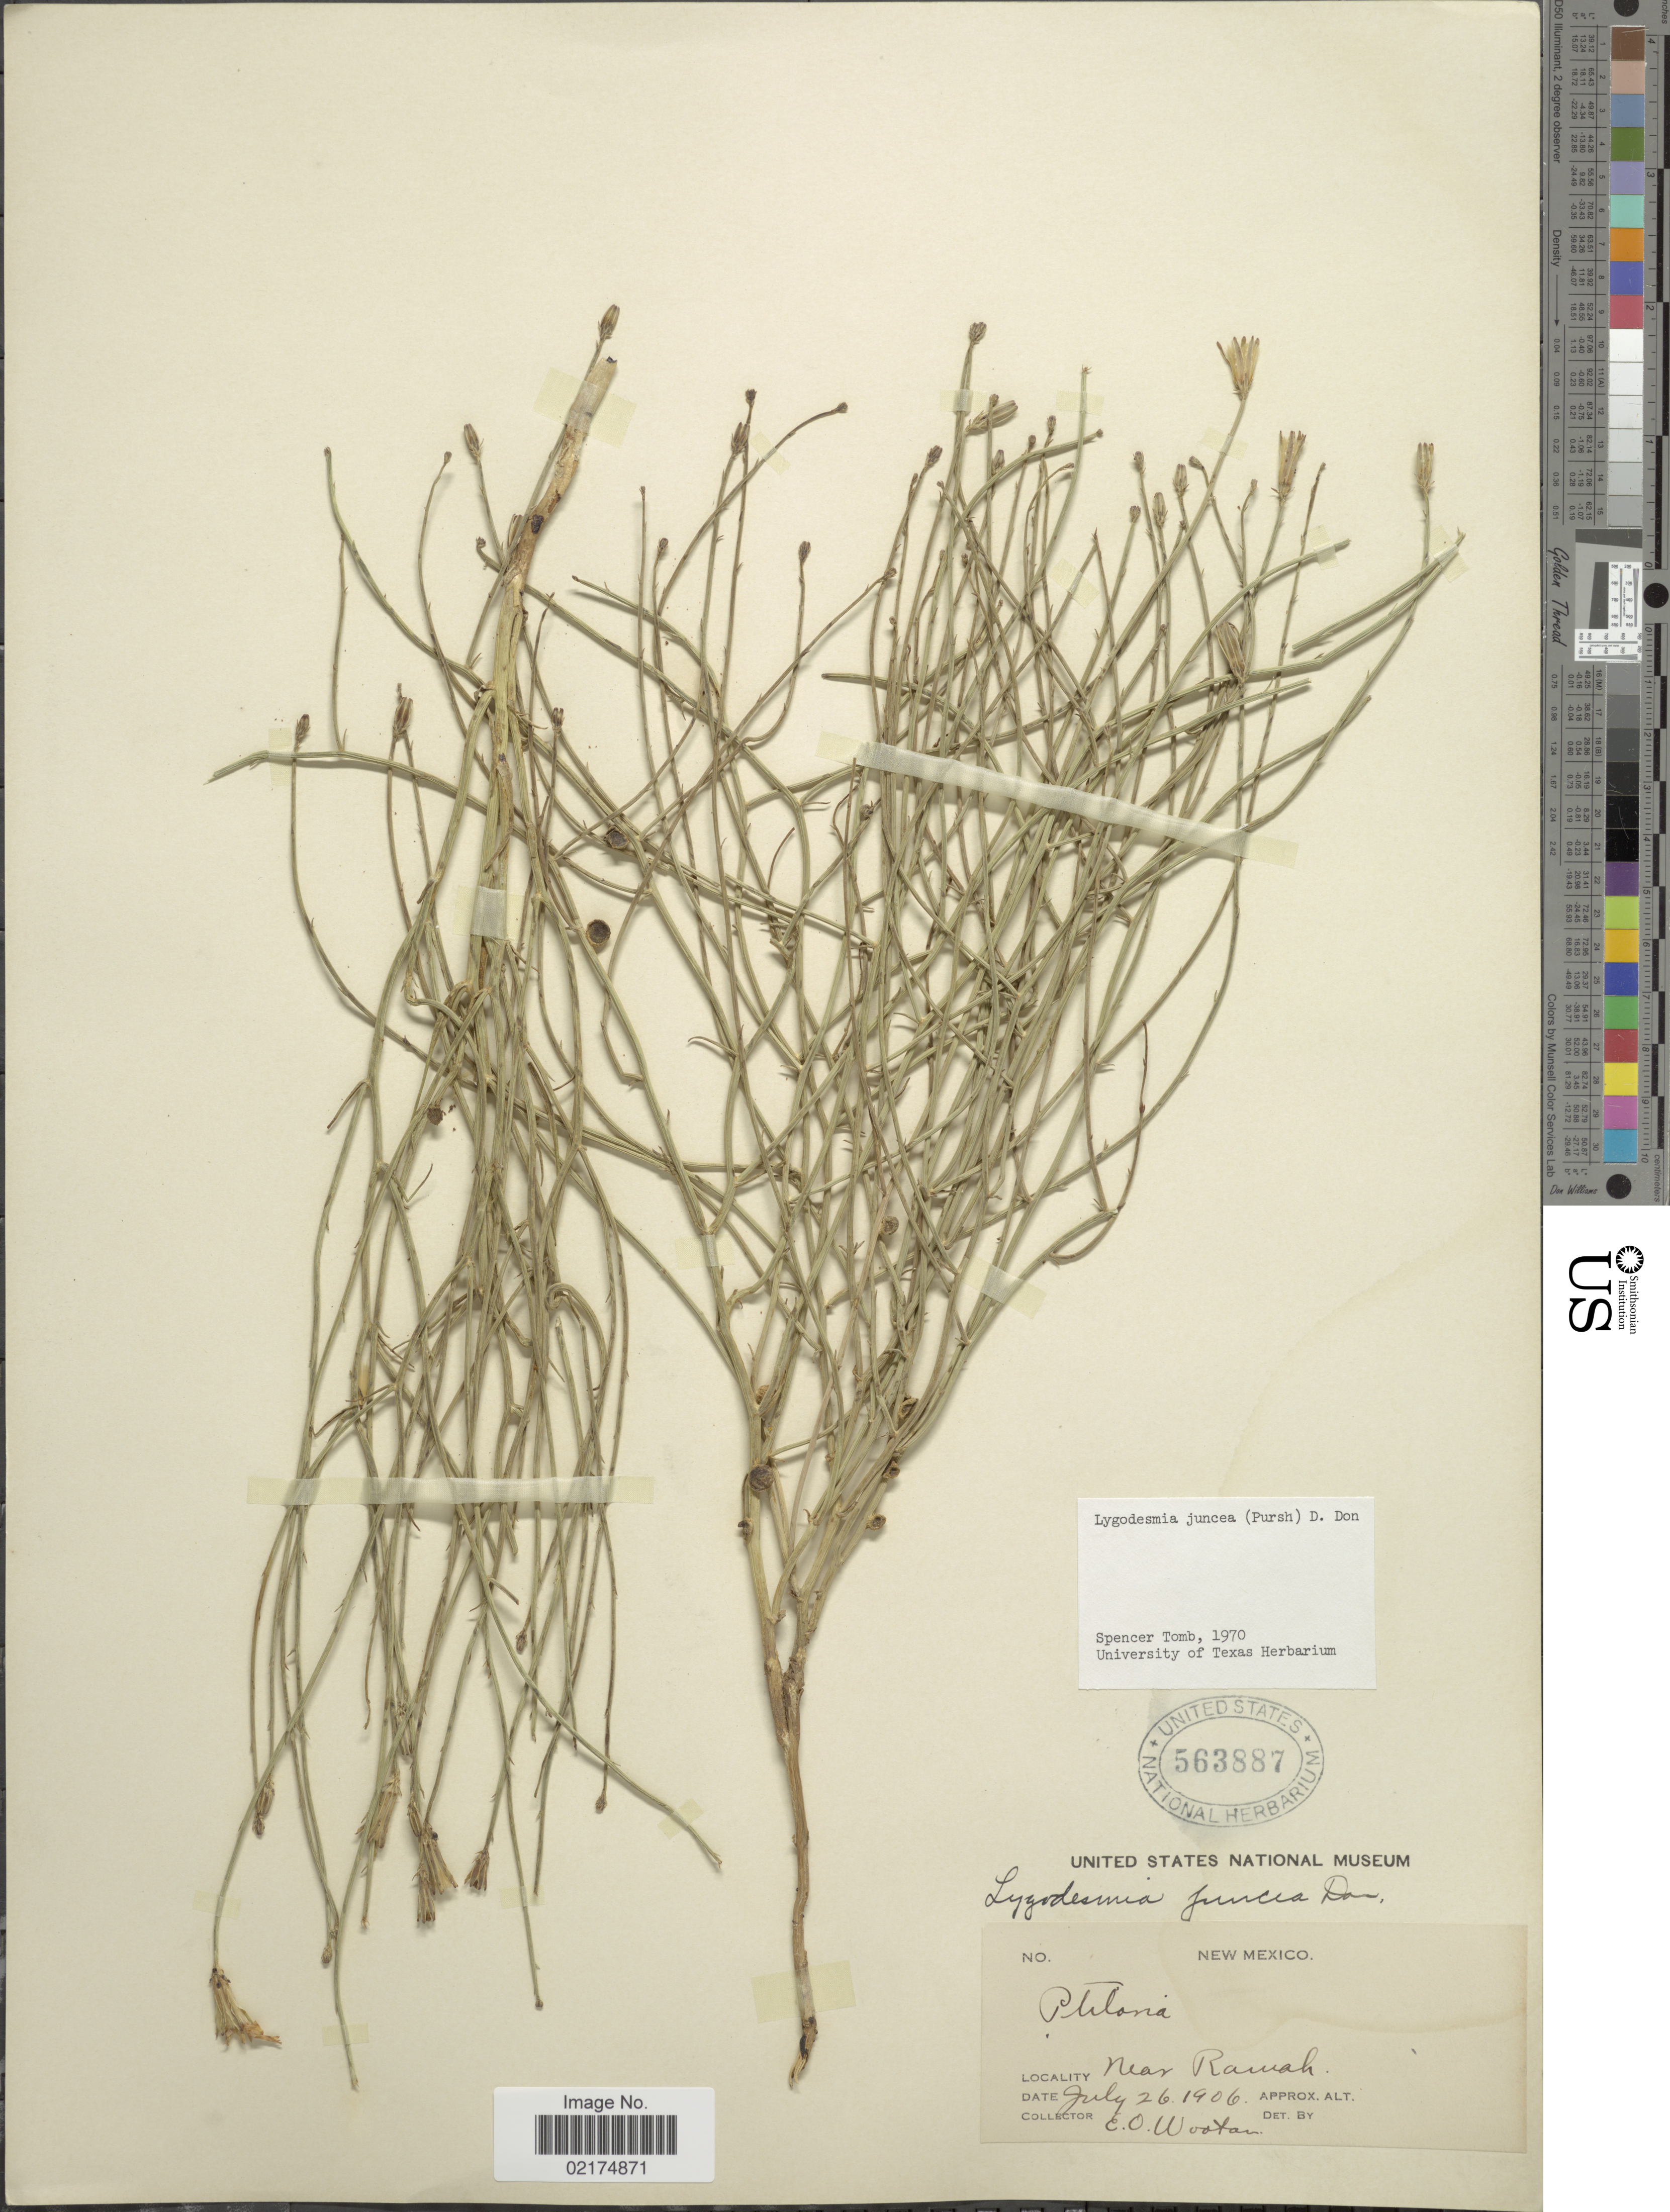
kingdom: Plantae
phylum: Tracheophyta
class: Magnoliopsida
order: Asterales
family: Asteraceae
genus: Lygodesmia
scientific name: Lygodesmia juncea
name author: D. Don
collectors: E. O. Wooton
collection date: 1906-07-26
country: United States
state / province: New Mexico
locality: Near Ramah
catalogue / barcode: US 563887